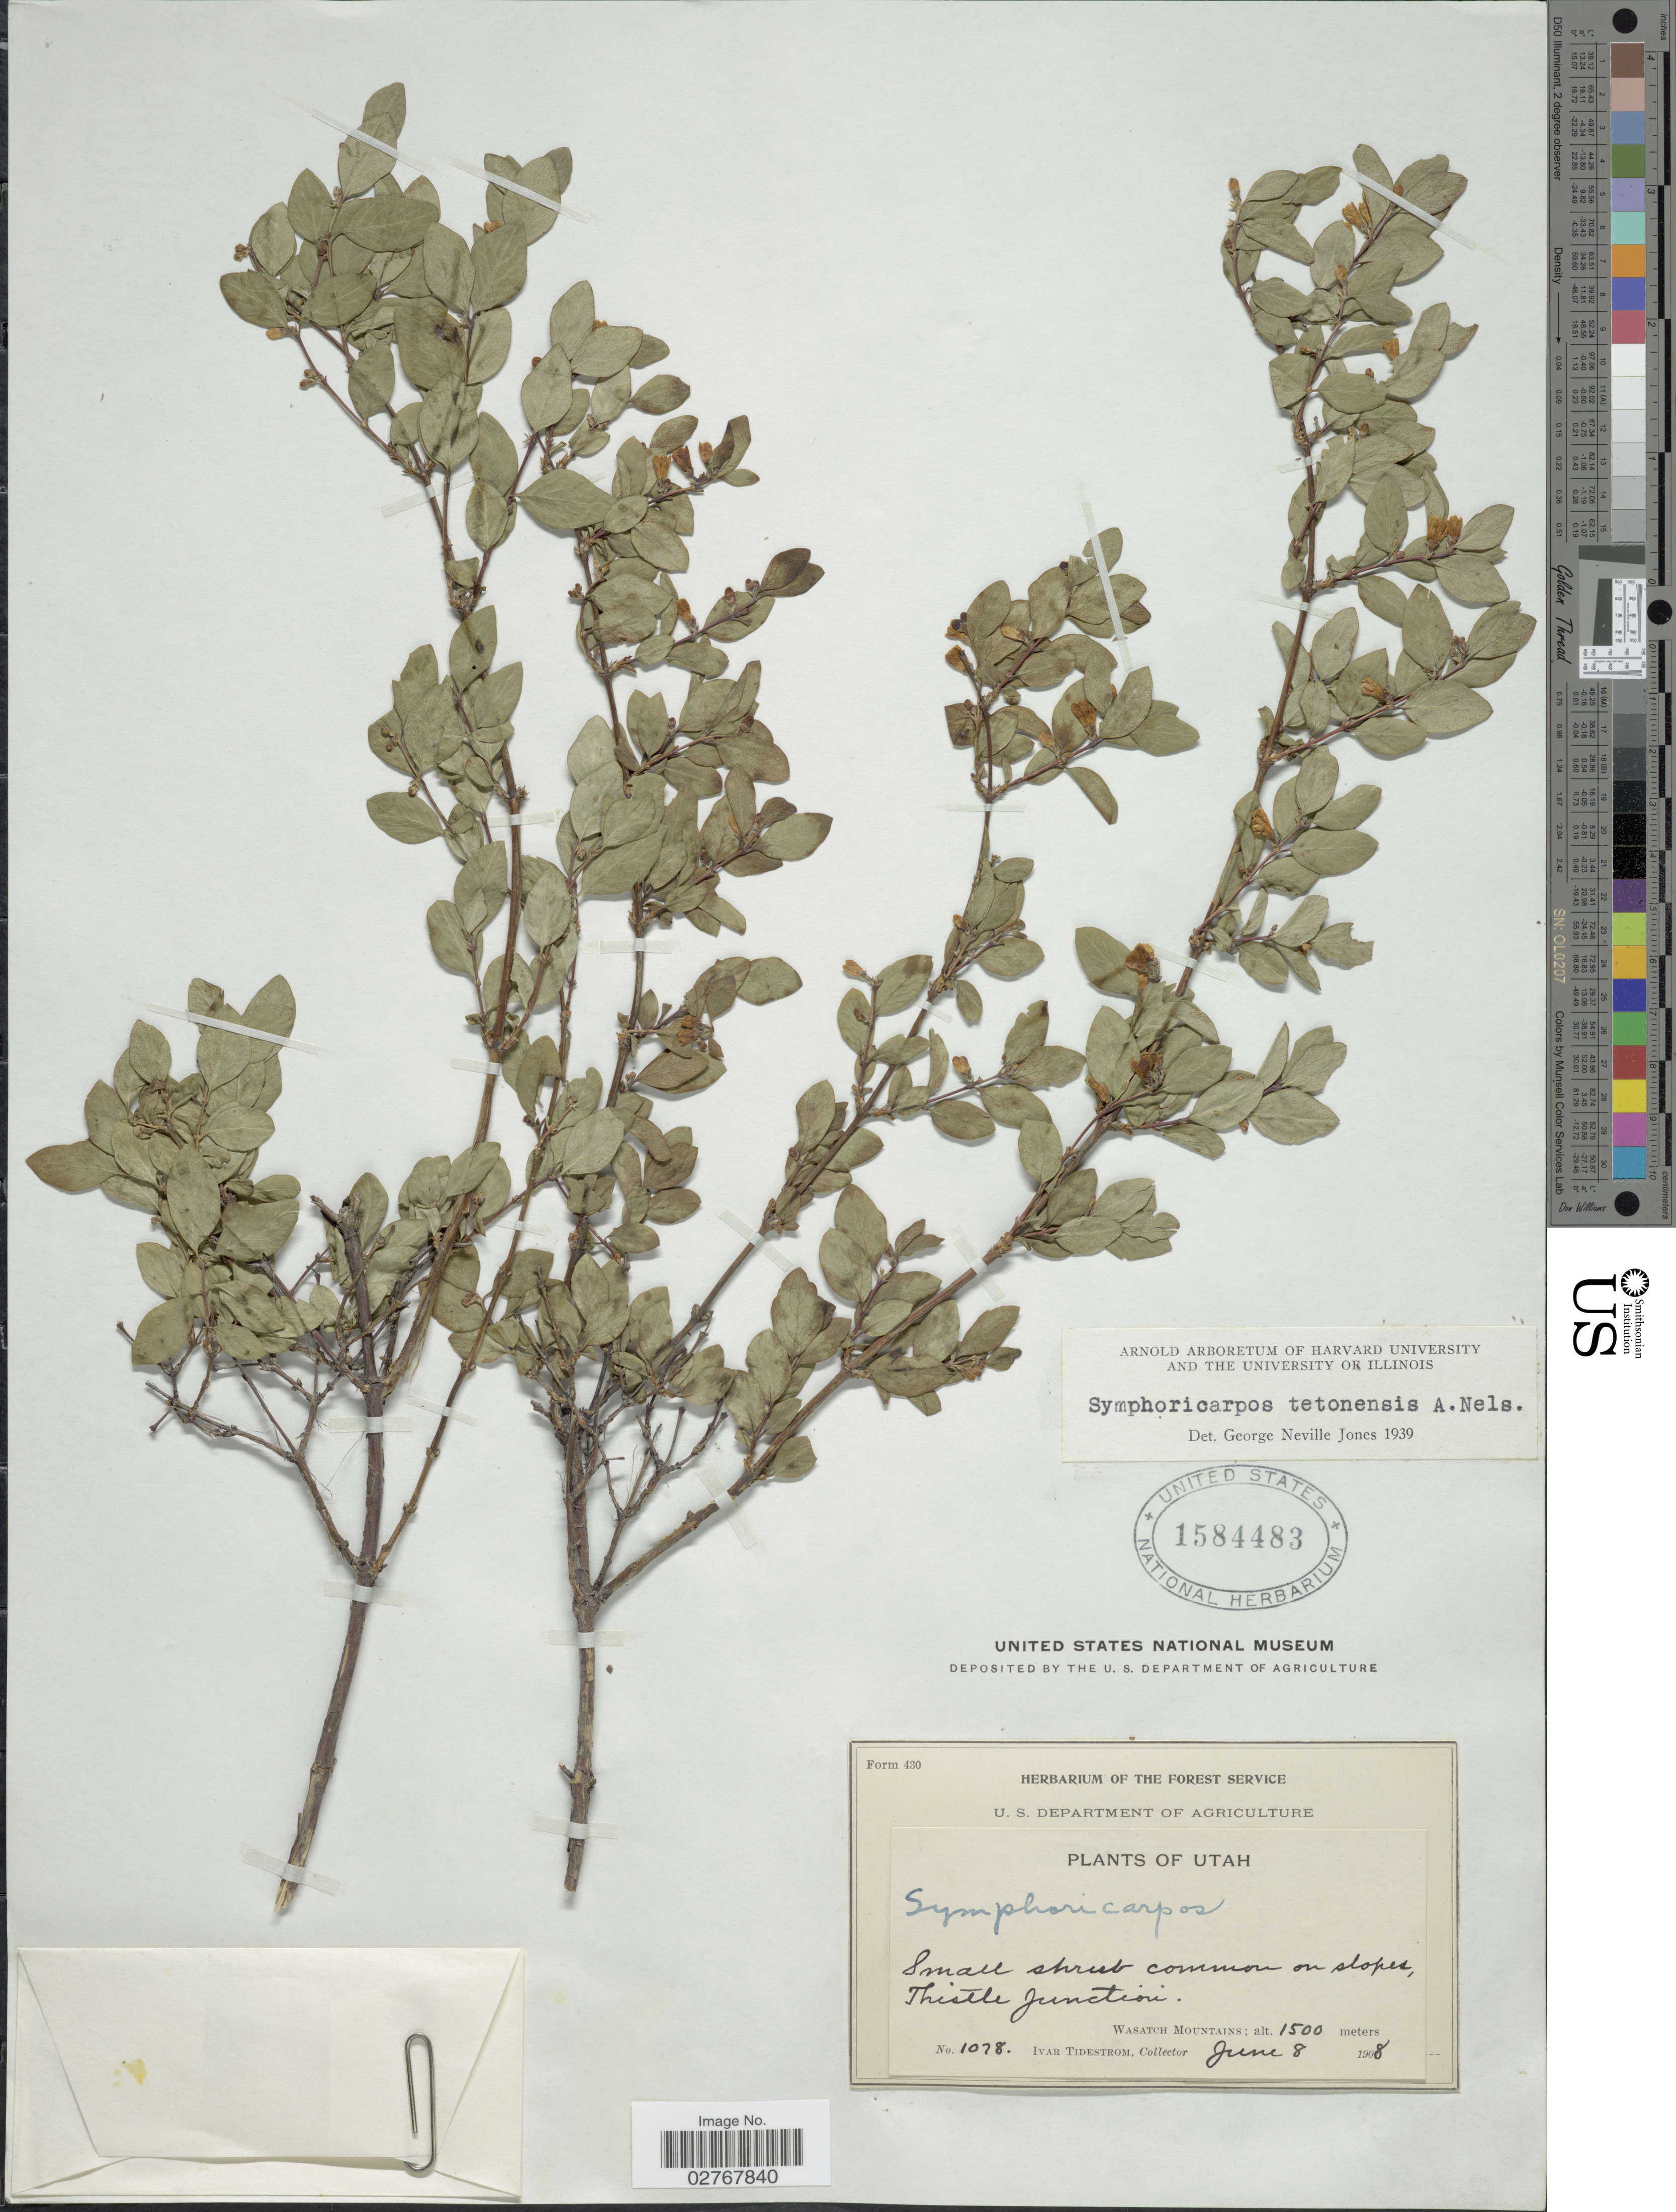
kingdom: Plantae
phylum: Tracheophyta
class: Magnoliopsida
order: Dipsacales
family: Caprifoliaceae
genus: Symphoricarpos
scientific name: Symphoricarpos tetonensis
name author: A. Nelson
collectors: I. F. Tidestrom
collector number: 1078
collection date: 1908-06-08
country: United States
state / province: Utah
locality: Thistle Junction, Wasatch Mountains.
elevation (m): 1500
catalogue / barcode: US 1584483